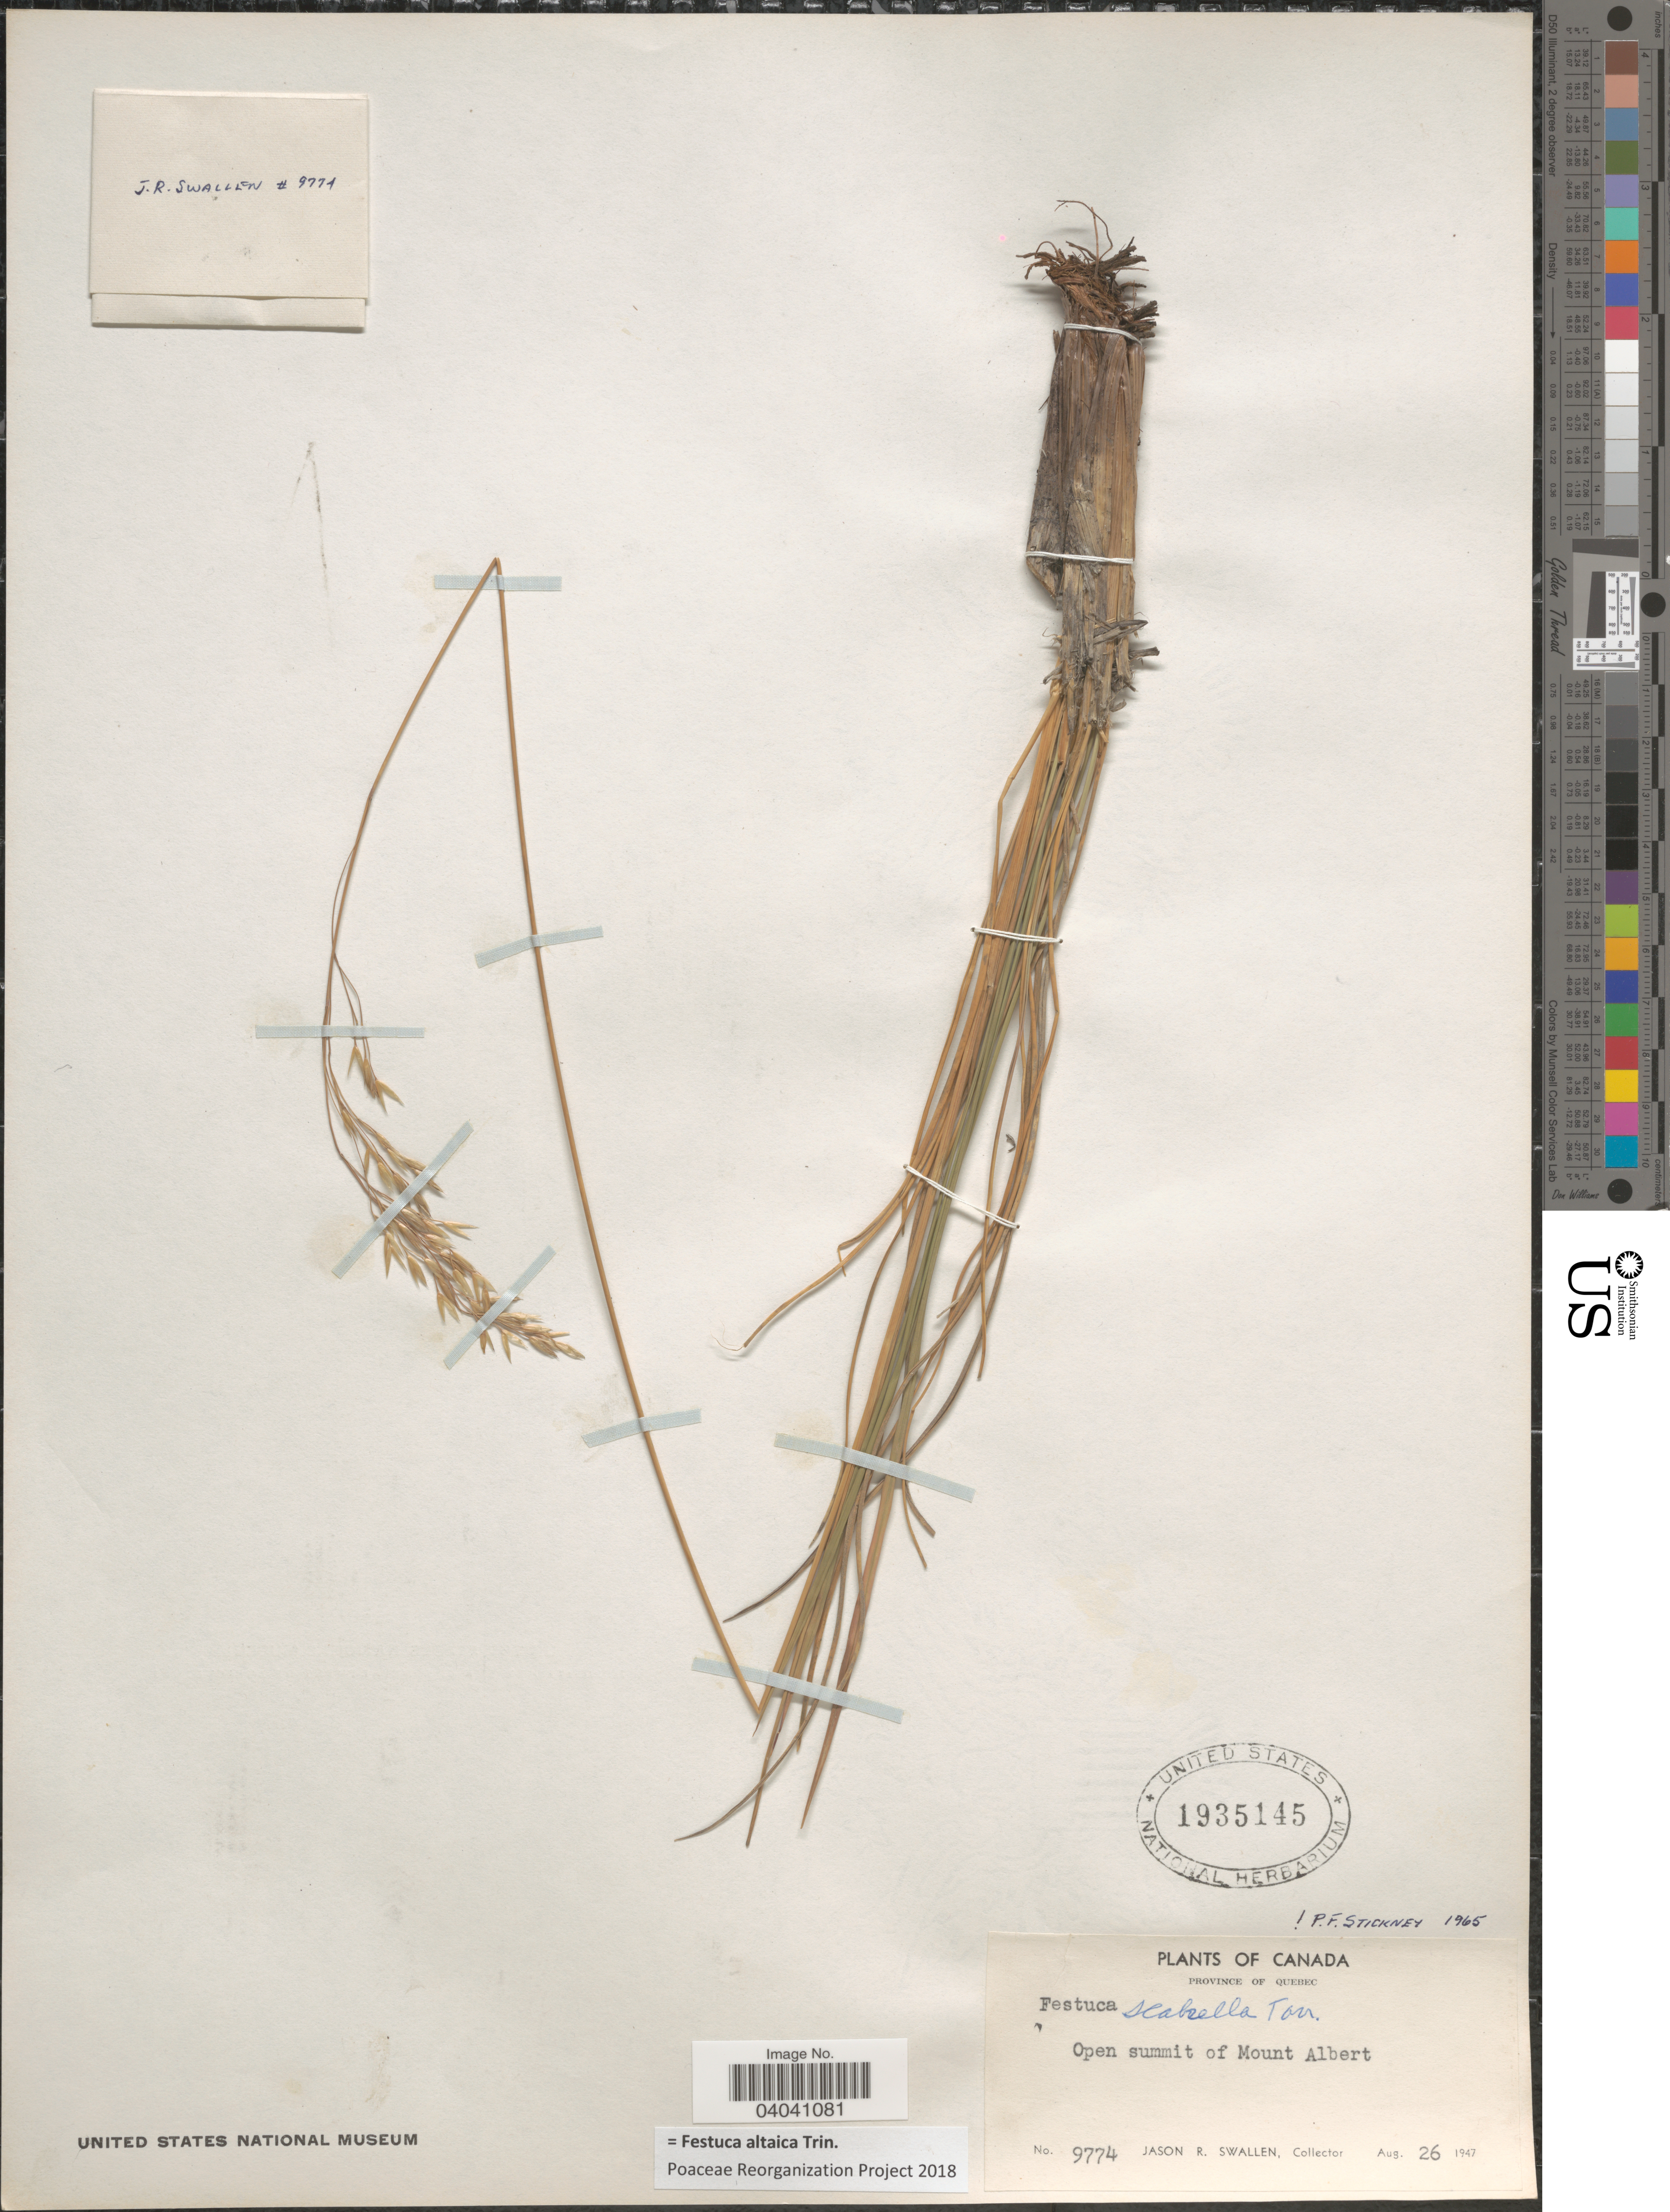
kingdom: Plantae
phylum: Tracheophyta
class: Liliopsida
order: Poales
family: Poaceae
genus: Festuca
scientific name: Festuca altaica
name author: Trin.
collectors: J. R. Swallen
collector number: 9774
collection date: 1947-08-26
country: Canada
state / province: Quebec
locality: Open summit of Mount Albert.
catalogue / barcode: US 1935145